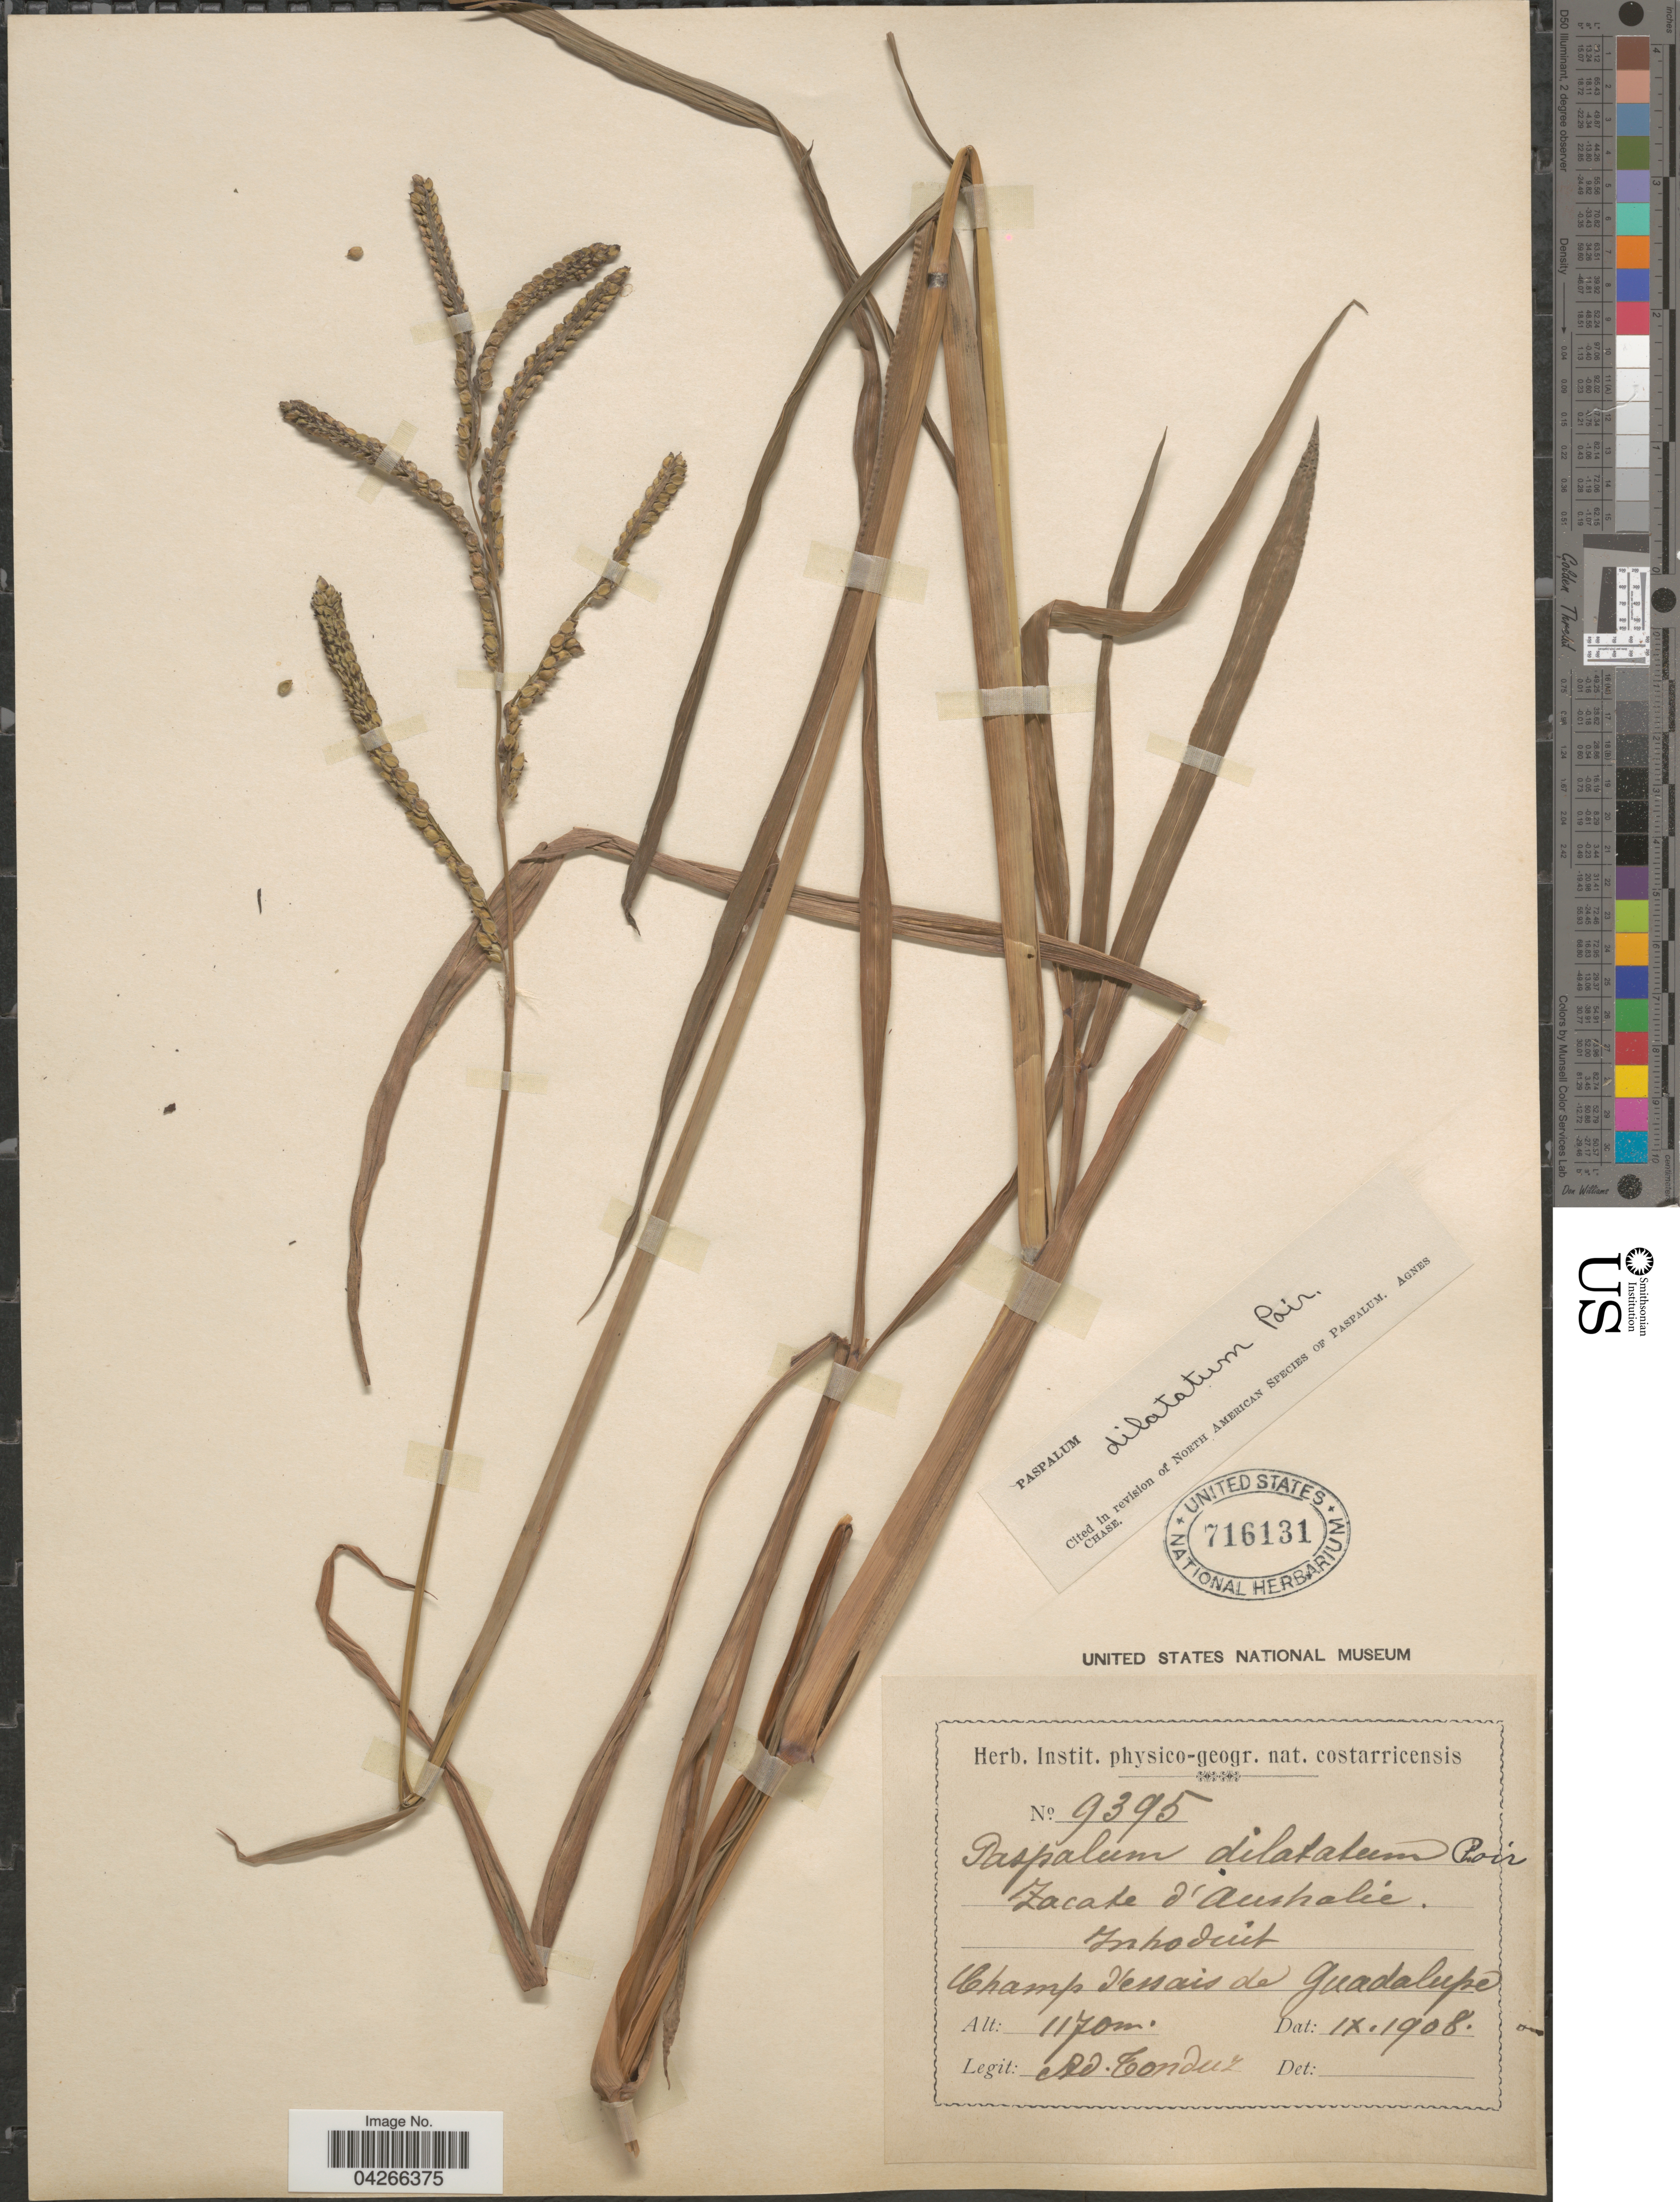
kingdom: Plantae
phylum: Tracheophyta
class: Liliopsida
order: Poales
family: Poaceae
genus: Paspalum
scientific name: Paspalum dilatatum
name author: Poir.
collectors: A. Tonduz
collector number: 9395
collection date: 1908-09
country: Costa Rica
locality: Zacate d'Australie. Introduit. Champ d'essais de Guadalupe.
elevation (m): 1170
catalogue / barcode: US 716131